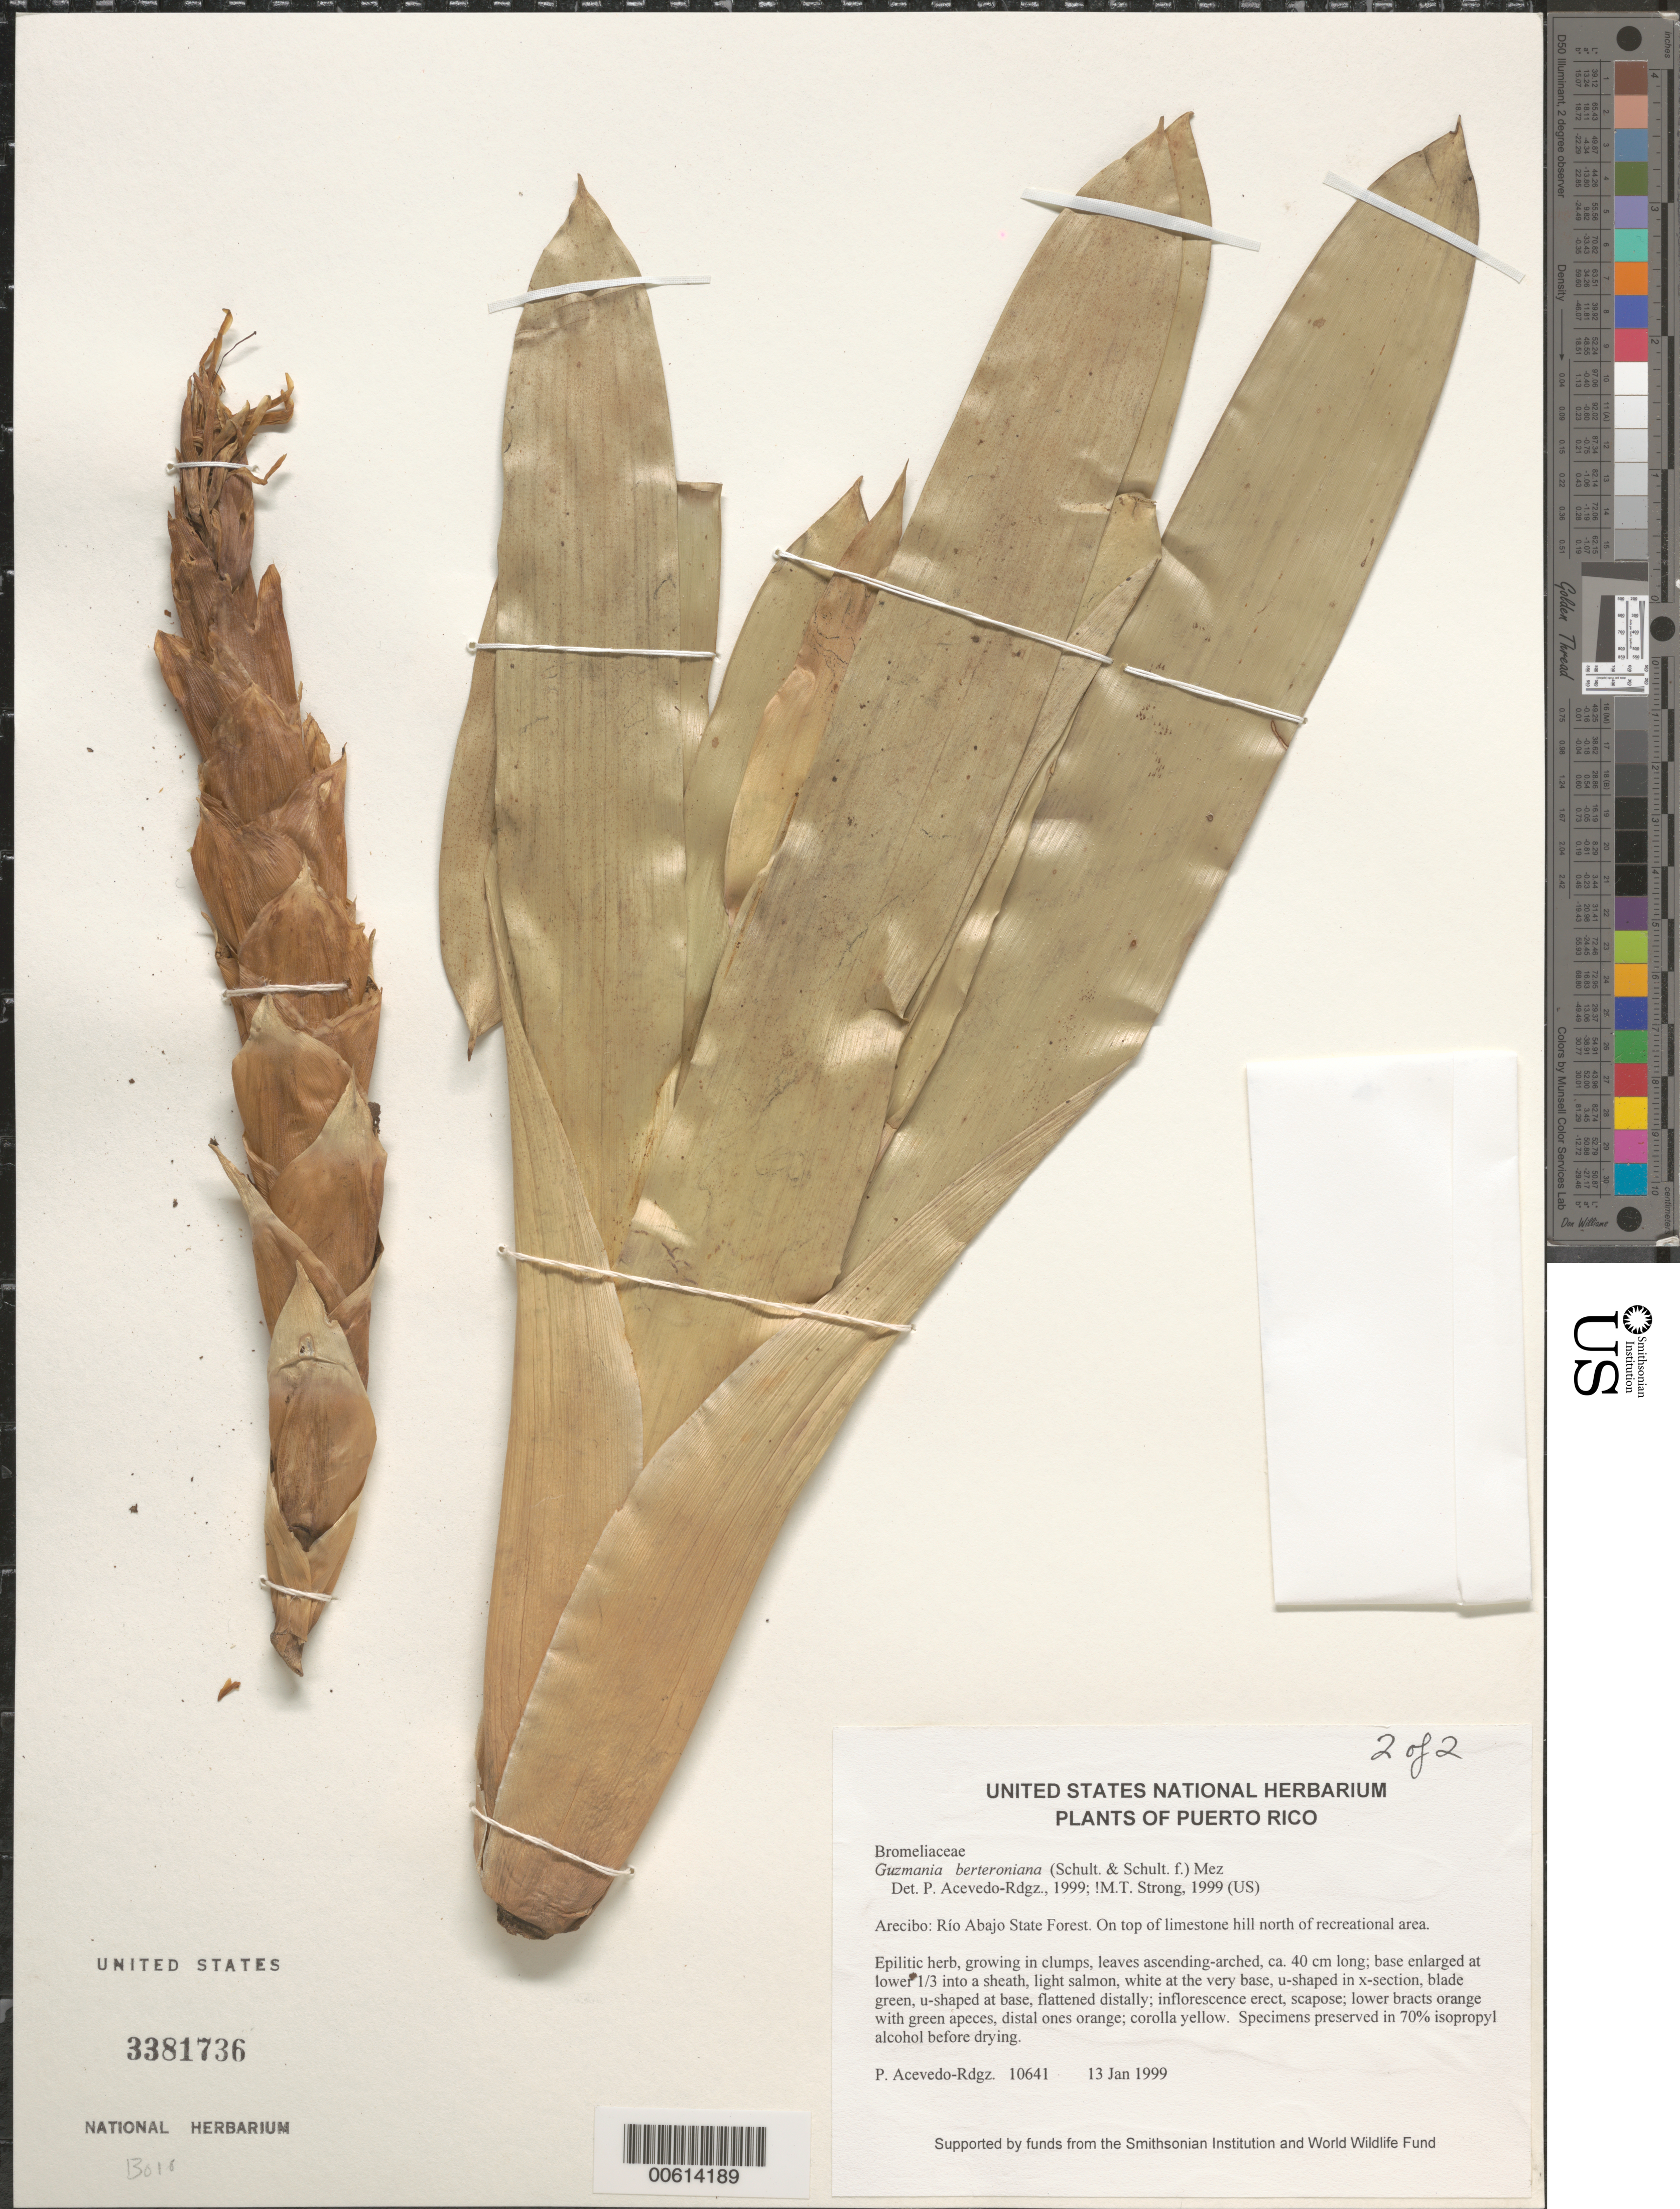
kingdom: Plantae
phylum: Tracheophyta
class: Liliopsida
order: Poales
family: Bromeliaceae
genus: Guzmania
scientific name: Guzmania berteroniana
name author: (Schult. & Schult. f.) Mez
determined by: Acevedo-Rodríguez, P., (BOT), Smithsonian Institution - National Museum of Natural History (UNITED STATES)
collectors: P. Acevedo-Rodr.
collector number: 10641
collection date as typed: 13 Jan 1999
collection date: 1999-01-13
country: Puerto Rico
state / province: Arecibo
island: Puerto Rico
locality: Arecibo; Río Abajo State Forest. On top of limestone hill north of recreational area.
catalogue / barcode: US 3381736